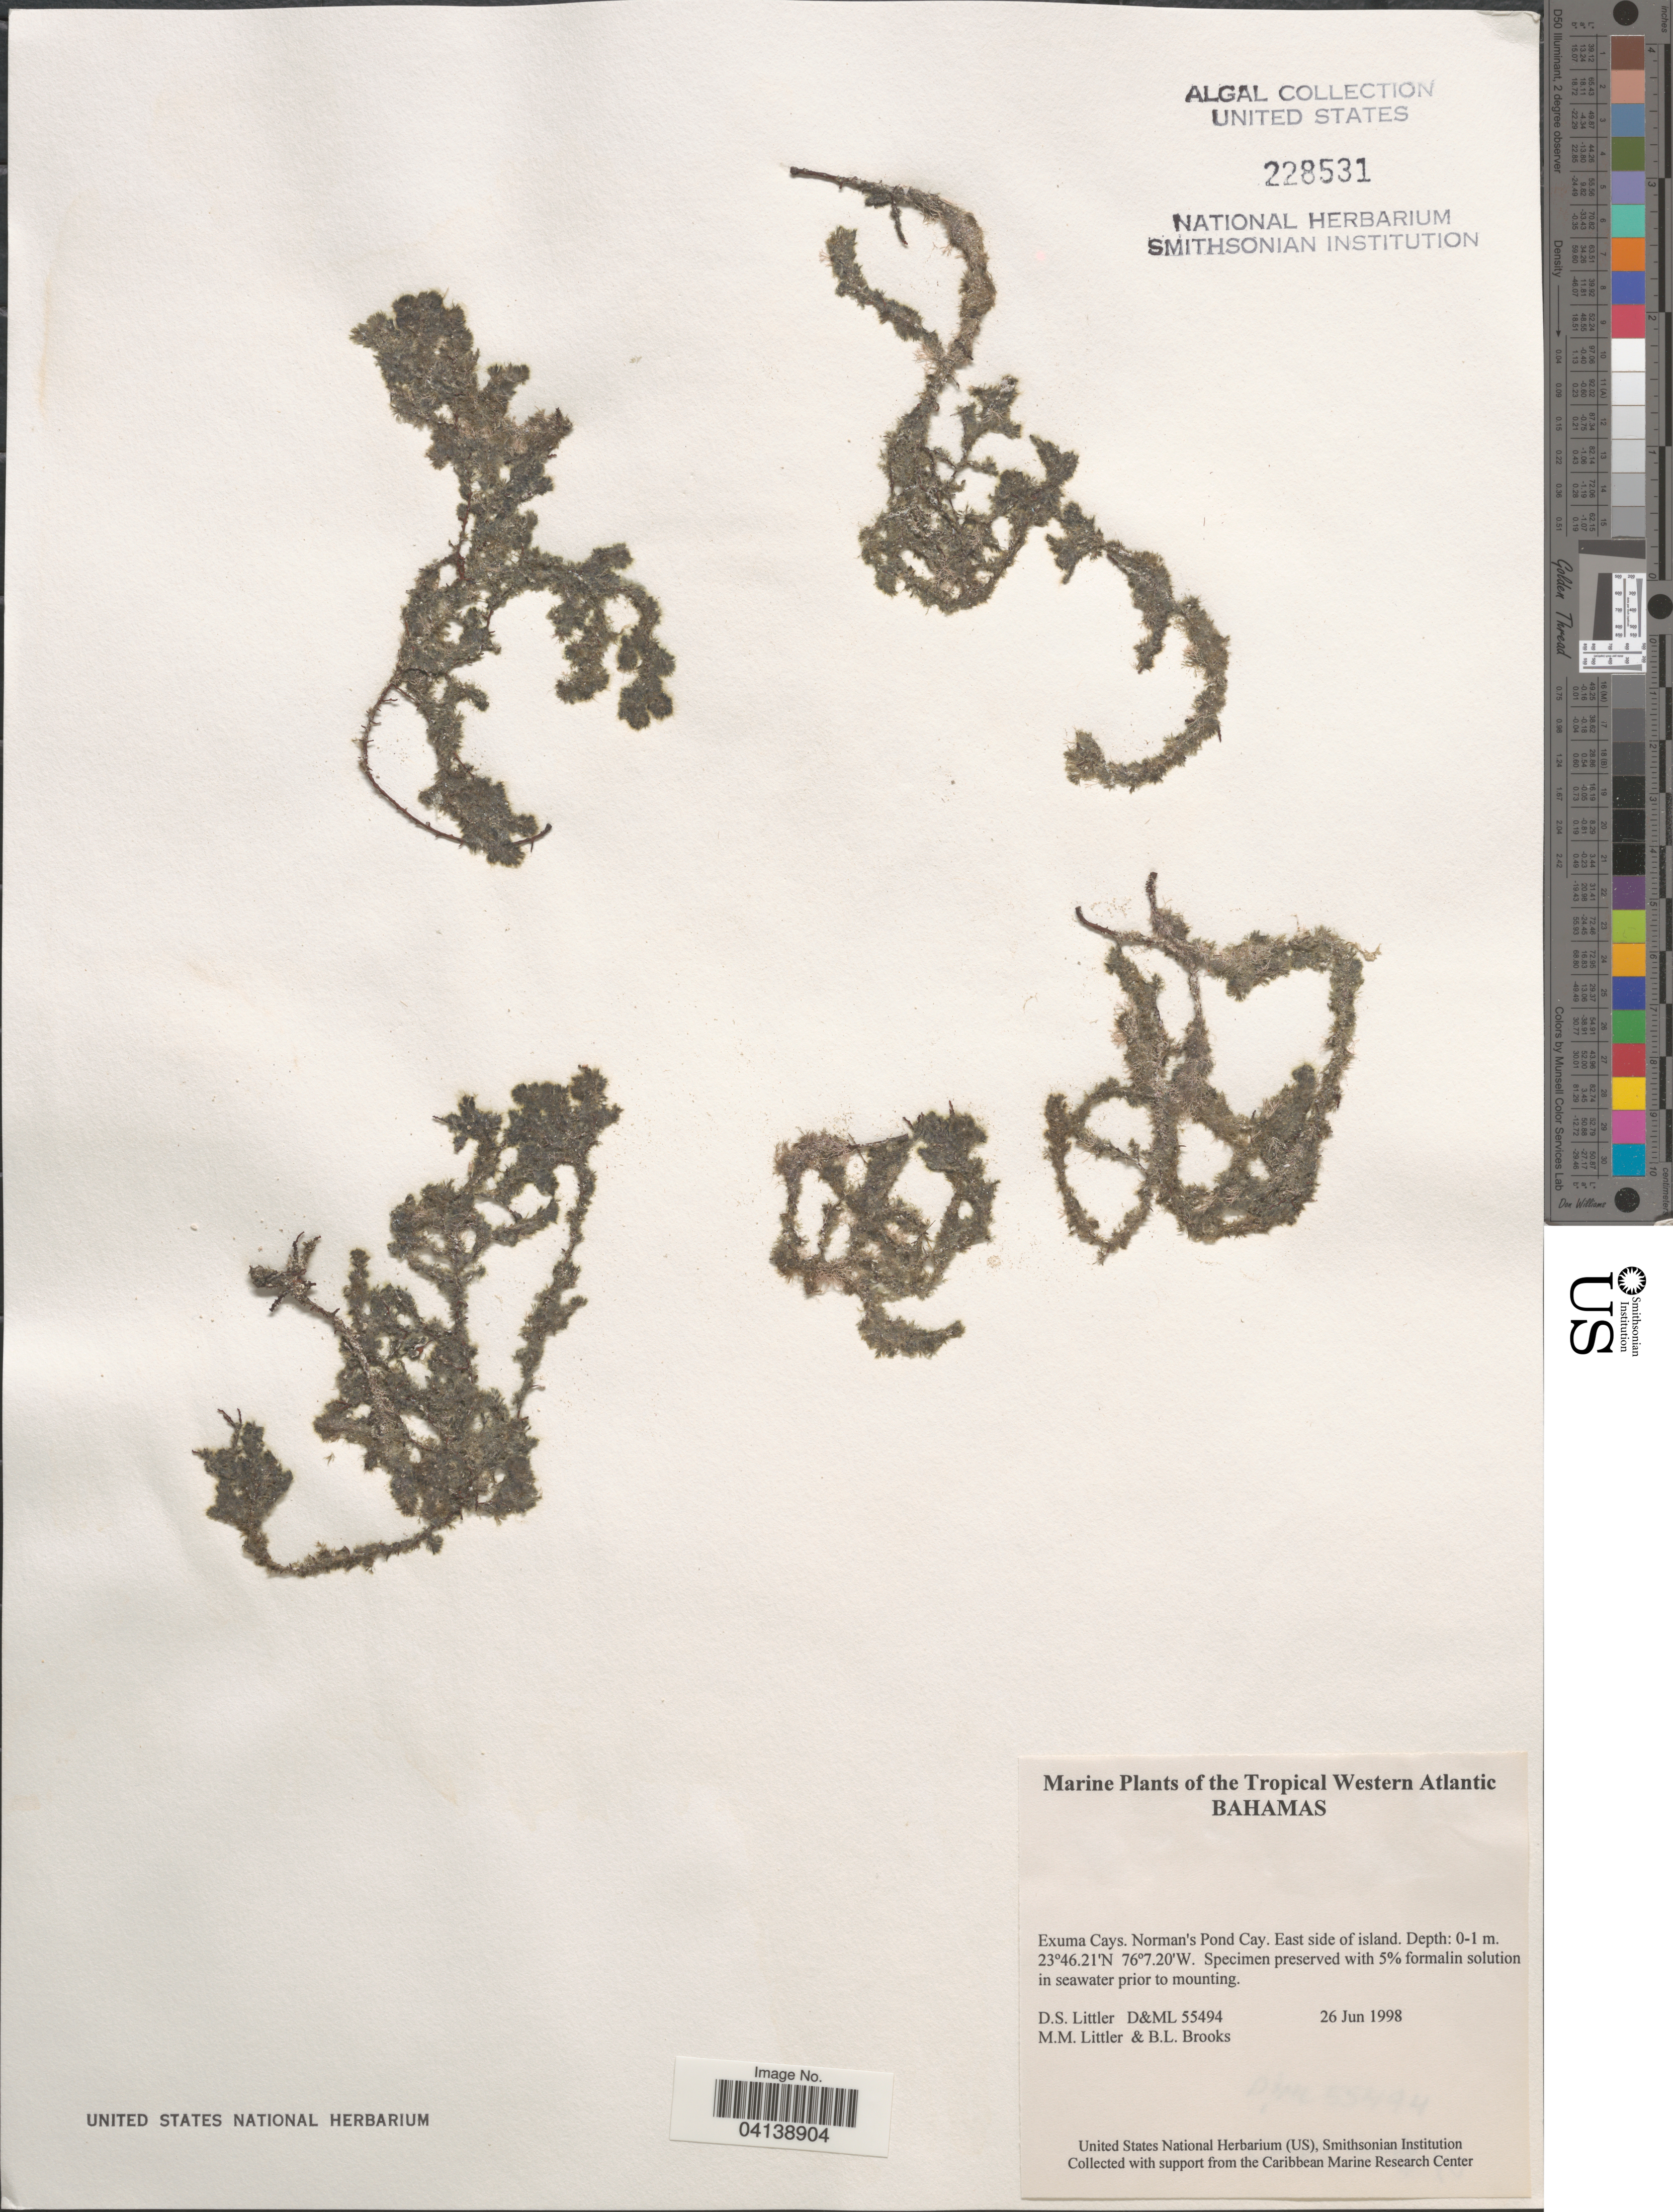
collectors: D. S. Littler & B. Brooks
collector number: D&ML55494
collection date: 1998-06-26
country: Bahamas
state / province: Exuma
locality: The Tropical Western Atlantic. Exuma Cays. Norman's Pond Cay. East side of island.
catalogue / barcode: US 228531